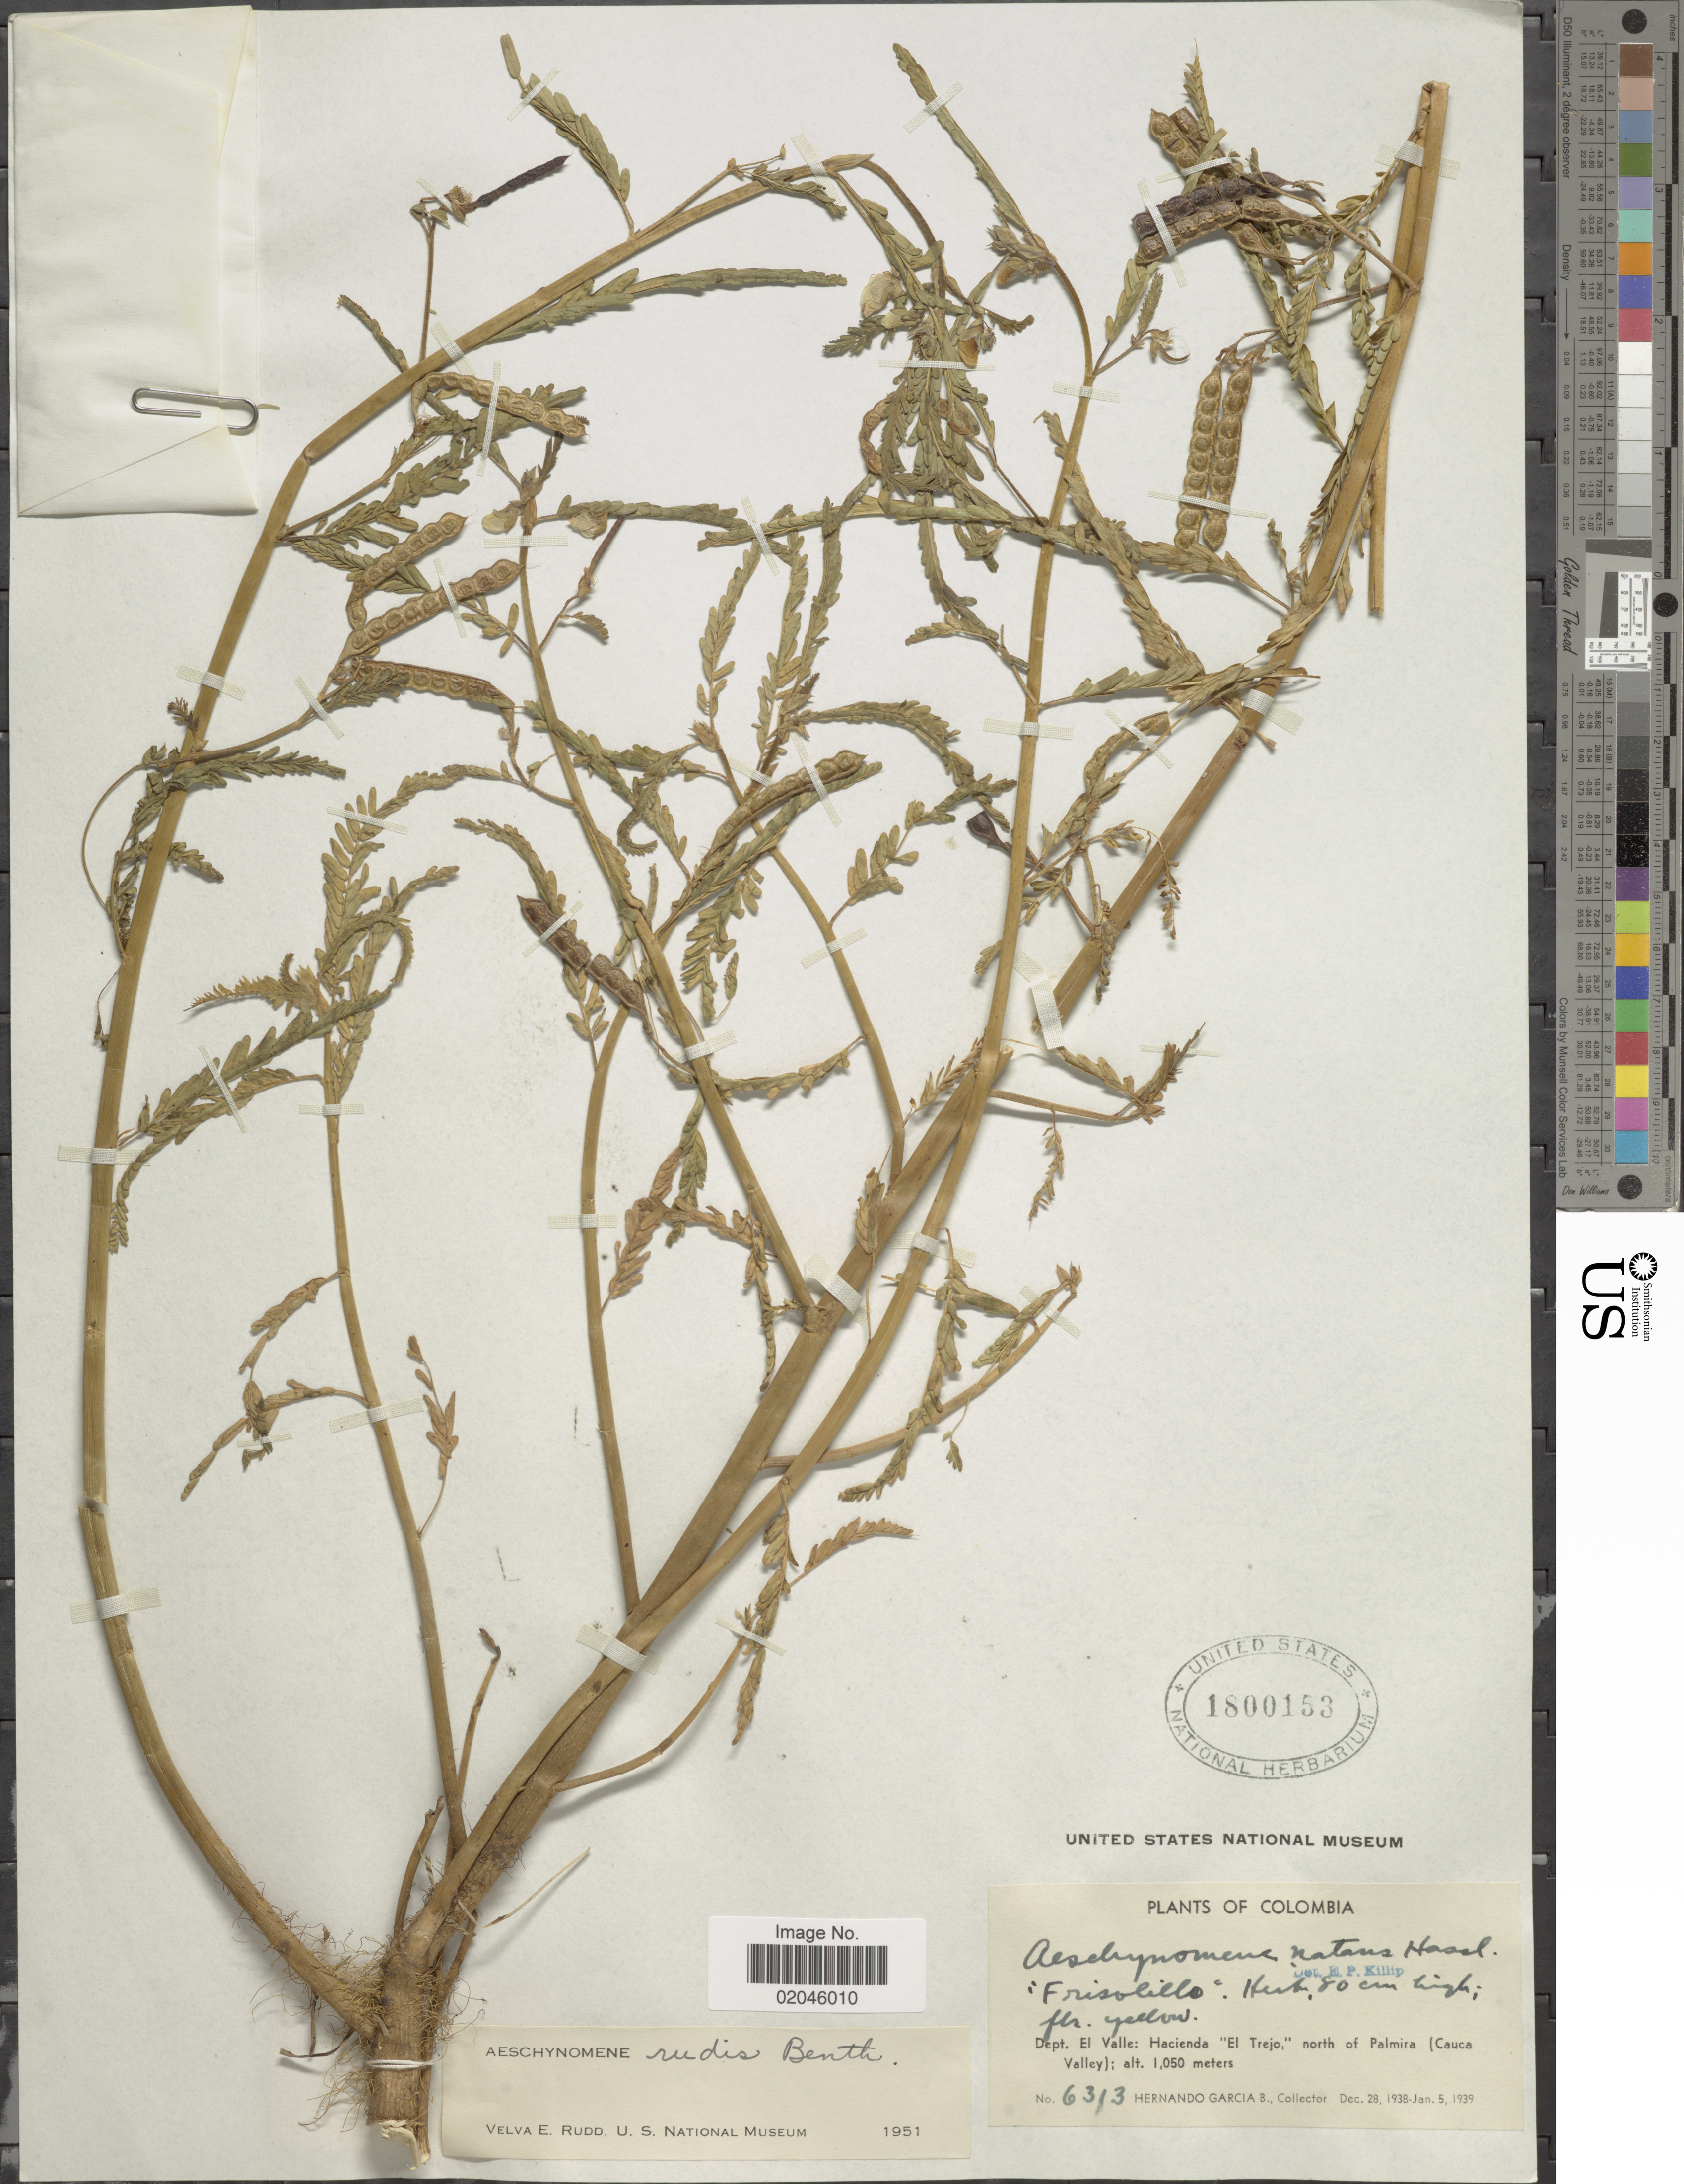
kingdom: Plantae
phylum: Tracheophyta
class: Magnoliopsida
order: Fabales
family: Fabaceae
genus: Aeschynomene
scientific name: Aeschynomene rudis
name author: Benth.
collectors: H. García Barriga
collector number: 6313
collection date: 1938-12-28/1939-01-05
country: Colombia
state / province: Valle del Cauca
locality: Dept. El Valle: Hacienda "El Trejo" north of Palmira (Cauca Valley)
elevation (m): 1050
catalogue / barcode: US 1800153